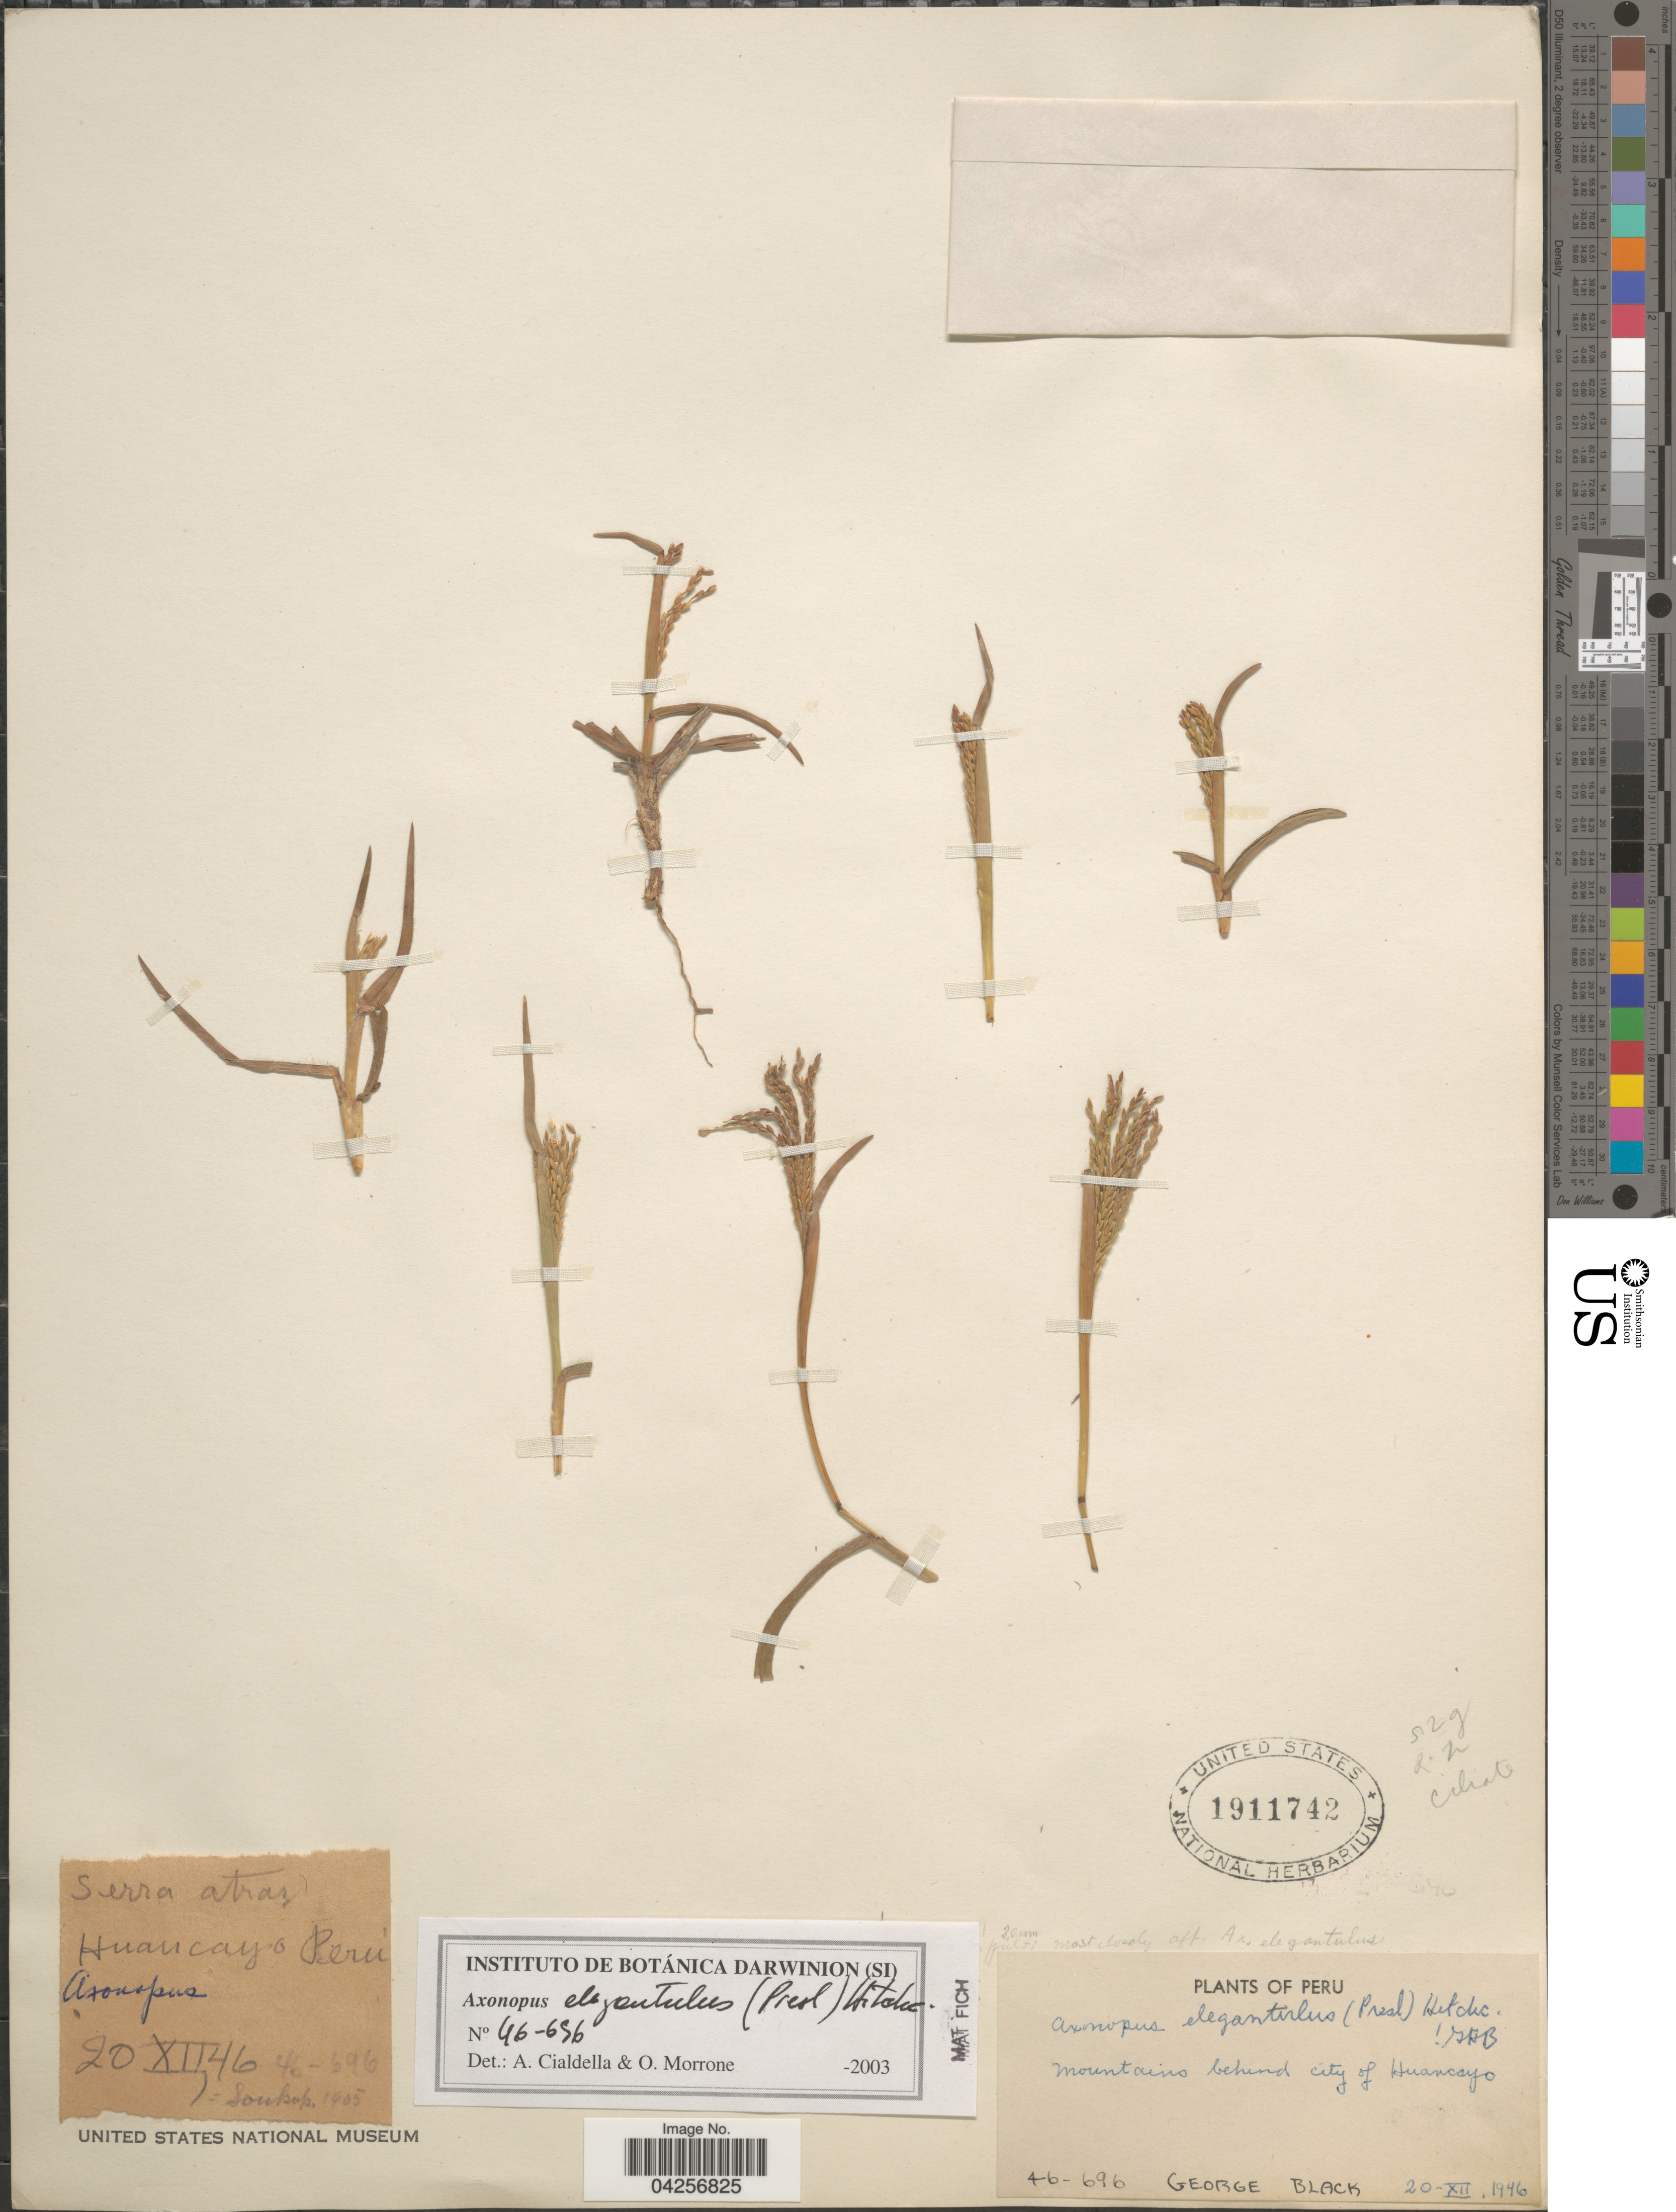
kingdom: Plantae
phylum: Tracheophyta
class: Liliopsida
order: Poales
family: Poaceae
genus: Axonopus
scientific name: Axonopus elegantulus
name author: (J. Presl) Hitchc.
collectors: G. A. Black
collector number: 46-696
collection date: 1946-12-20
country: Peru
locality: Mounatins behind city of Huancayo. Serra atraz.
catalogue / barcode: US 1911742